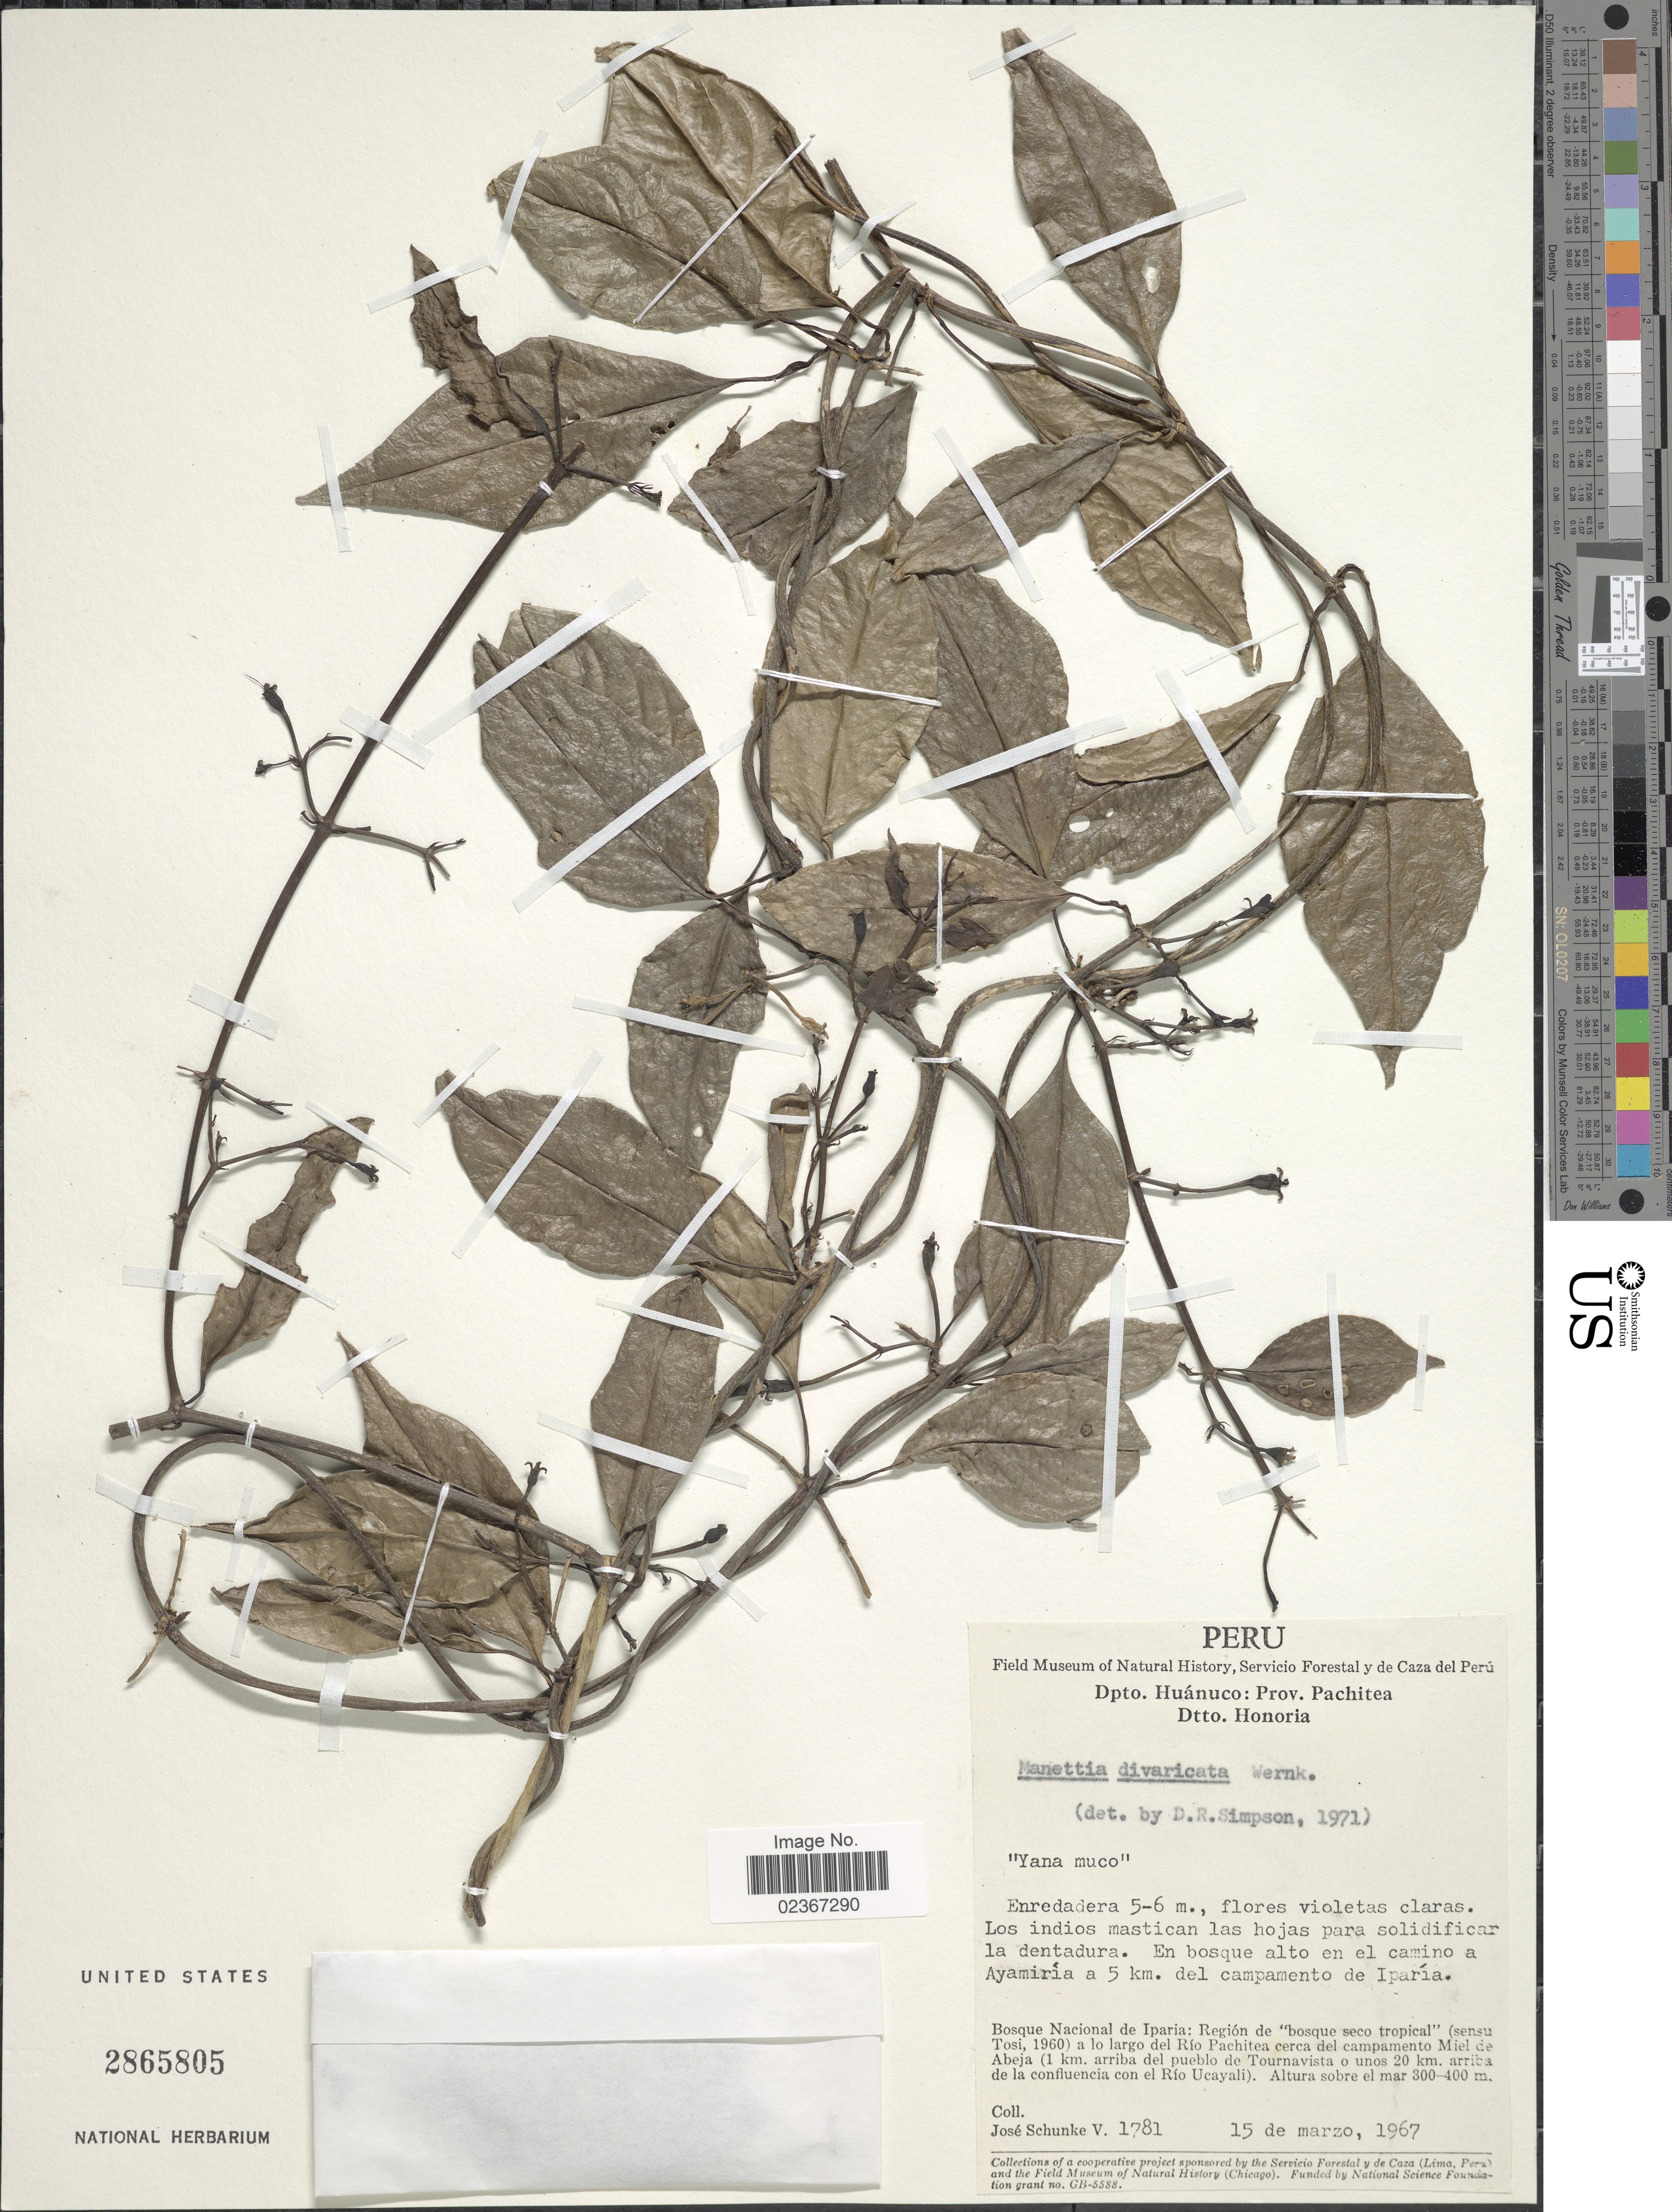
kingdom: Plantae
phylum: Tracheophyta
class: Magnoliopsida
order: Gentianales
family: Rubiaceae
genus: Manettia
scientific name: Manettia divaricata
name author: Wernham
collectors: J. Schunke Vigo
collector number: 1781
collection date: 1967-03-15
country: Peru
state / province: Huánuco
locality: Dpto. Huanuco: Prov. Pachitea. Dtto. Honoria. En bosque alto en el camino a Ayamiria a 5 km. del campamento de Iparia. Bosque Nacional de Iparia: Region de "bosque seco tropical" (sensu Tosi, 1960) a lo largo del Rio Pachitea cerca del campamento Miel de Abeja (1 km. arriba del pueblo de Tournavista o unos 20 km. arriba de la confluencia con el Rio Ucayali)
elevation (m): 300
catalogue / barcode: US 2865805